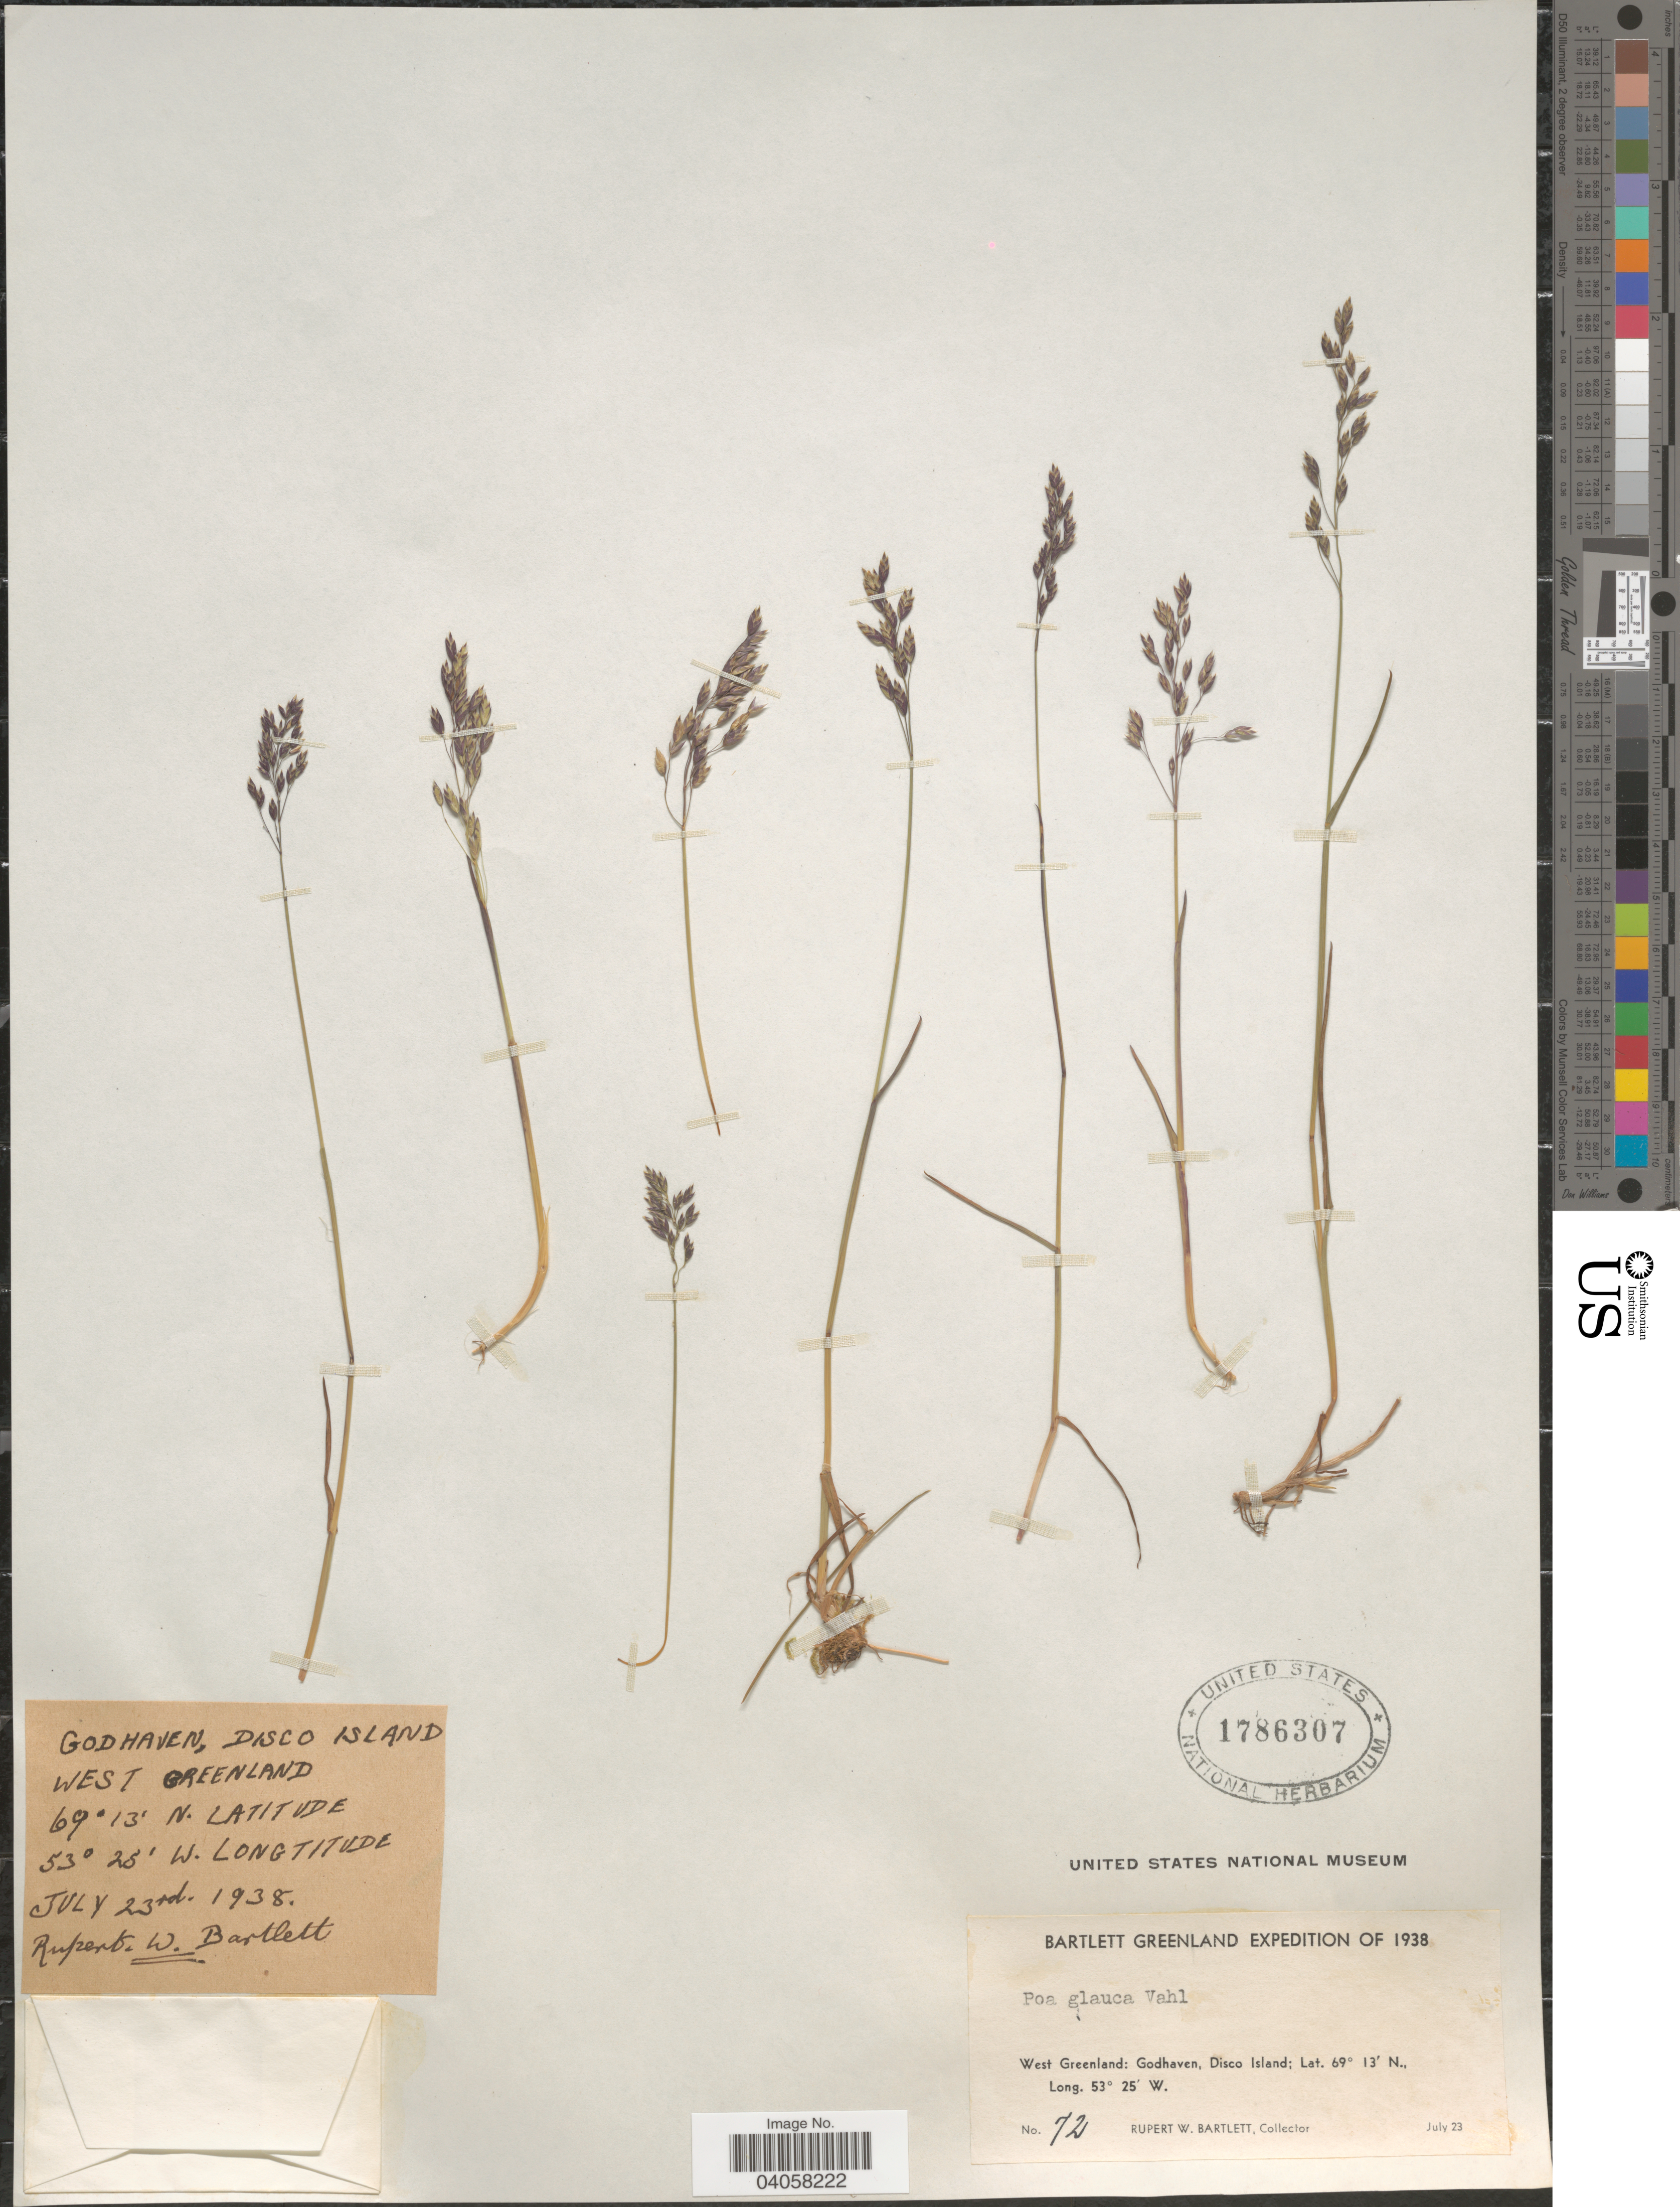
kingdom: Plantae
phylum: Tracheophyta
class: Liliopsida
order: Poales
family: Poaceae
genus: Poa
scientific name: Poa glauca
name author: Vahl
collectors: R. W. Bartlett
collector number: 72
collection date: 1938-07-23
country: Greenland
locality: West Greenland: Godhaven, Disco Island.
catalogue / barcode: US 1786307